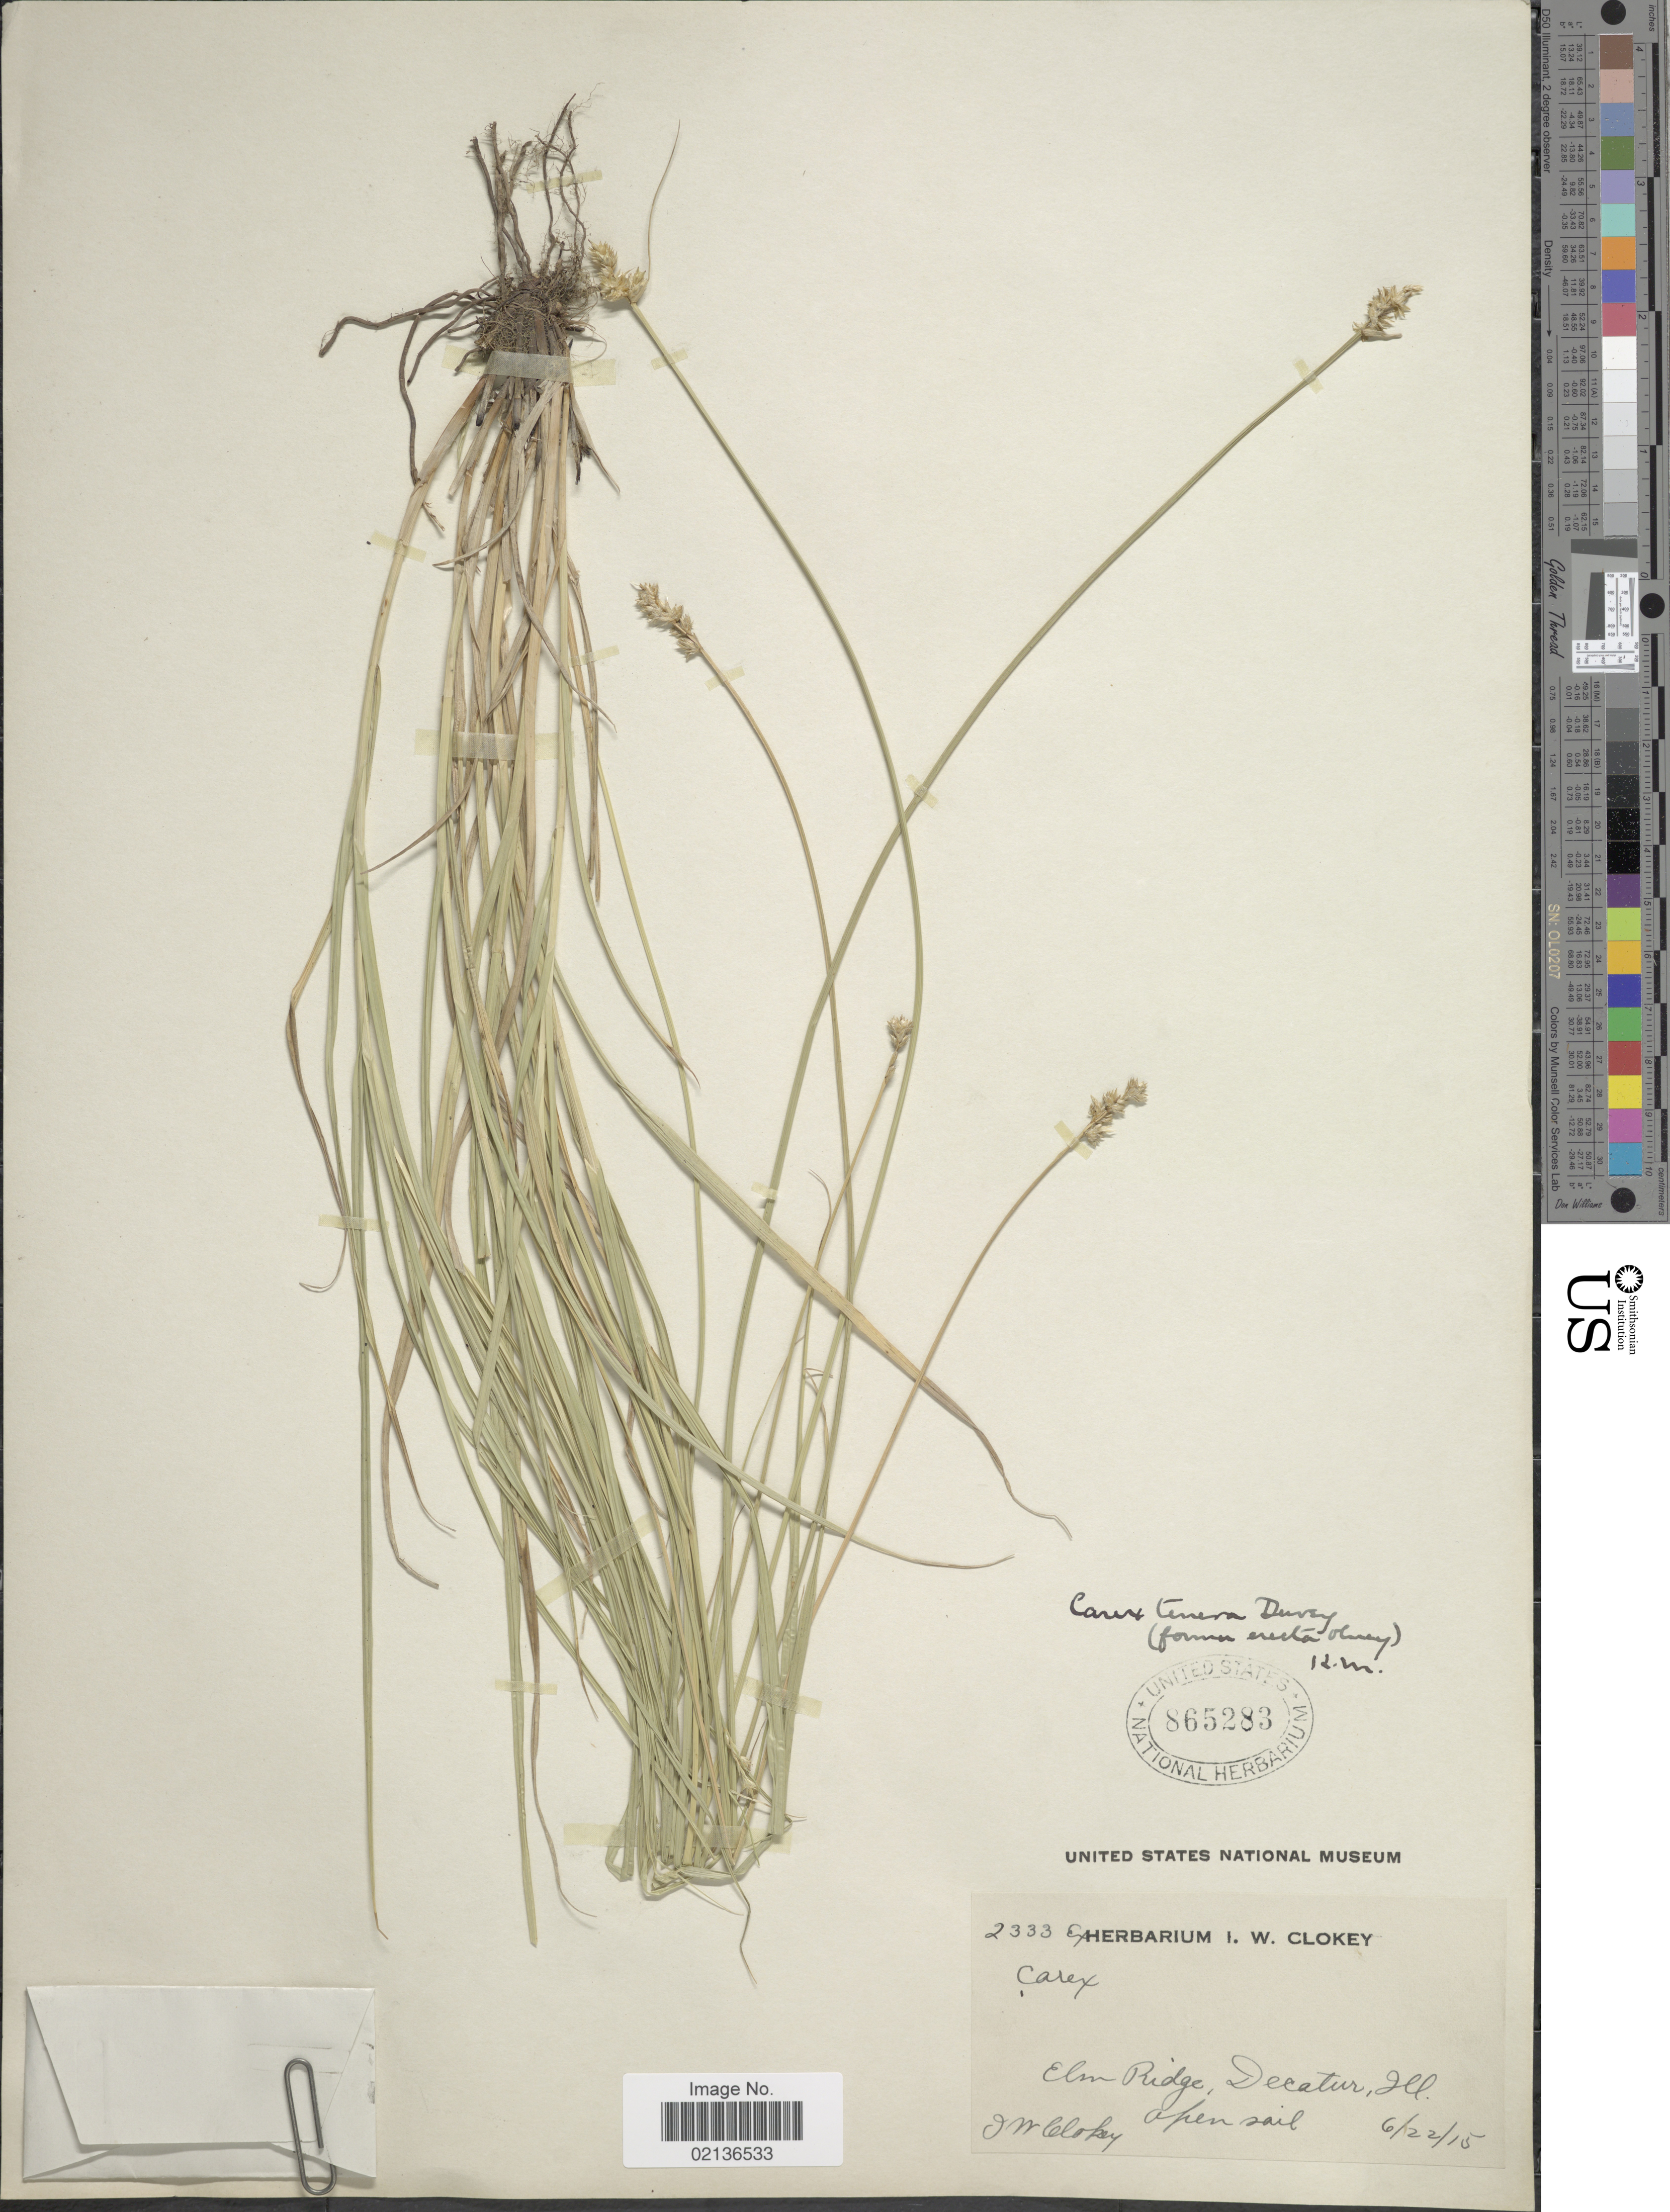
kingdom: Plantae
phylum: Tracheophyta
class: Liliopsida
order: Poales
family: Cyperaceae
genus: Carex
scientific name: Carex tenera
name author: Dewey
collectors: I. W. Clokey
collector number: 2333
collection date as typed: Transcribed d/m/y: 22/6/15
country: United States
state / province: Illinois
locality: Elm Ridge, Decatur, Ill.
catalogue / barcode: US 865283